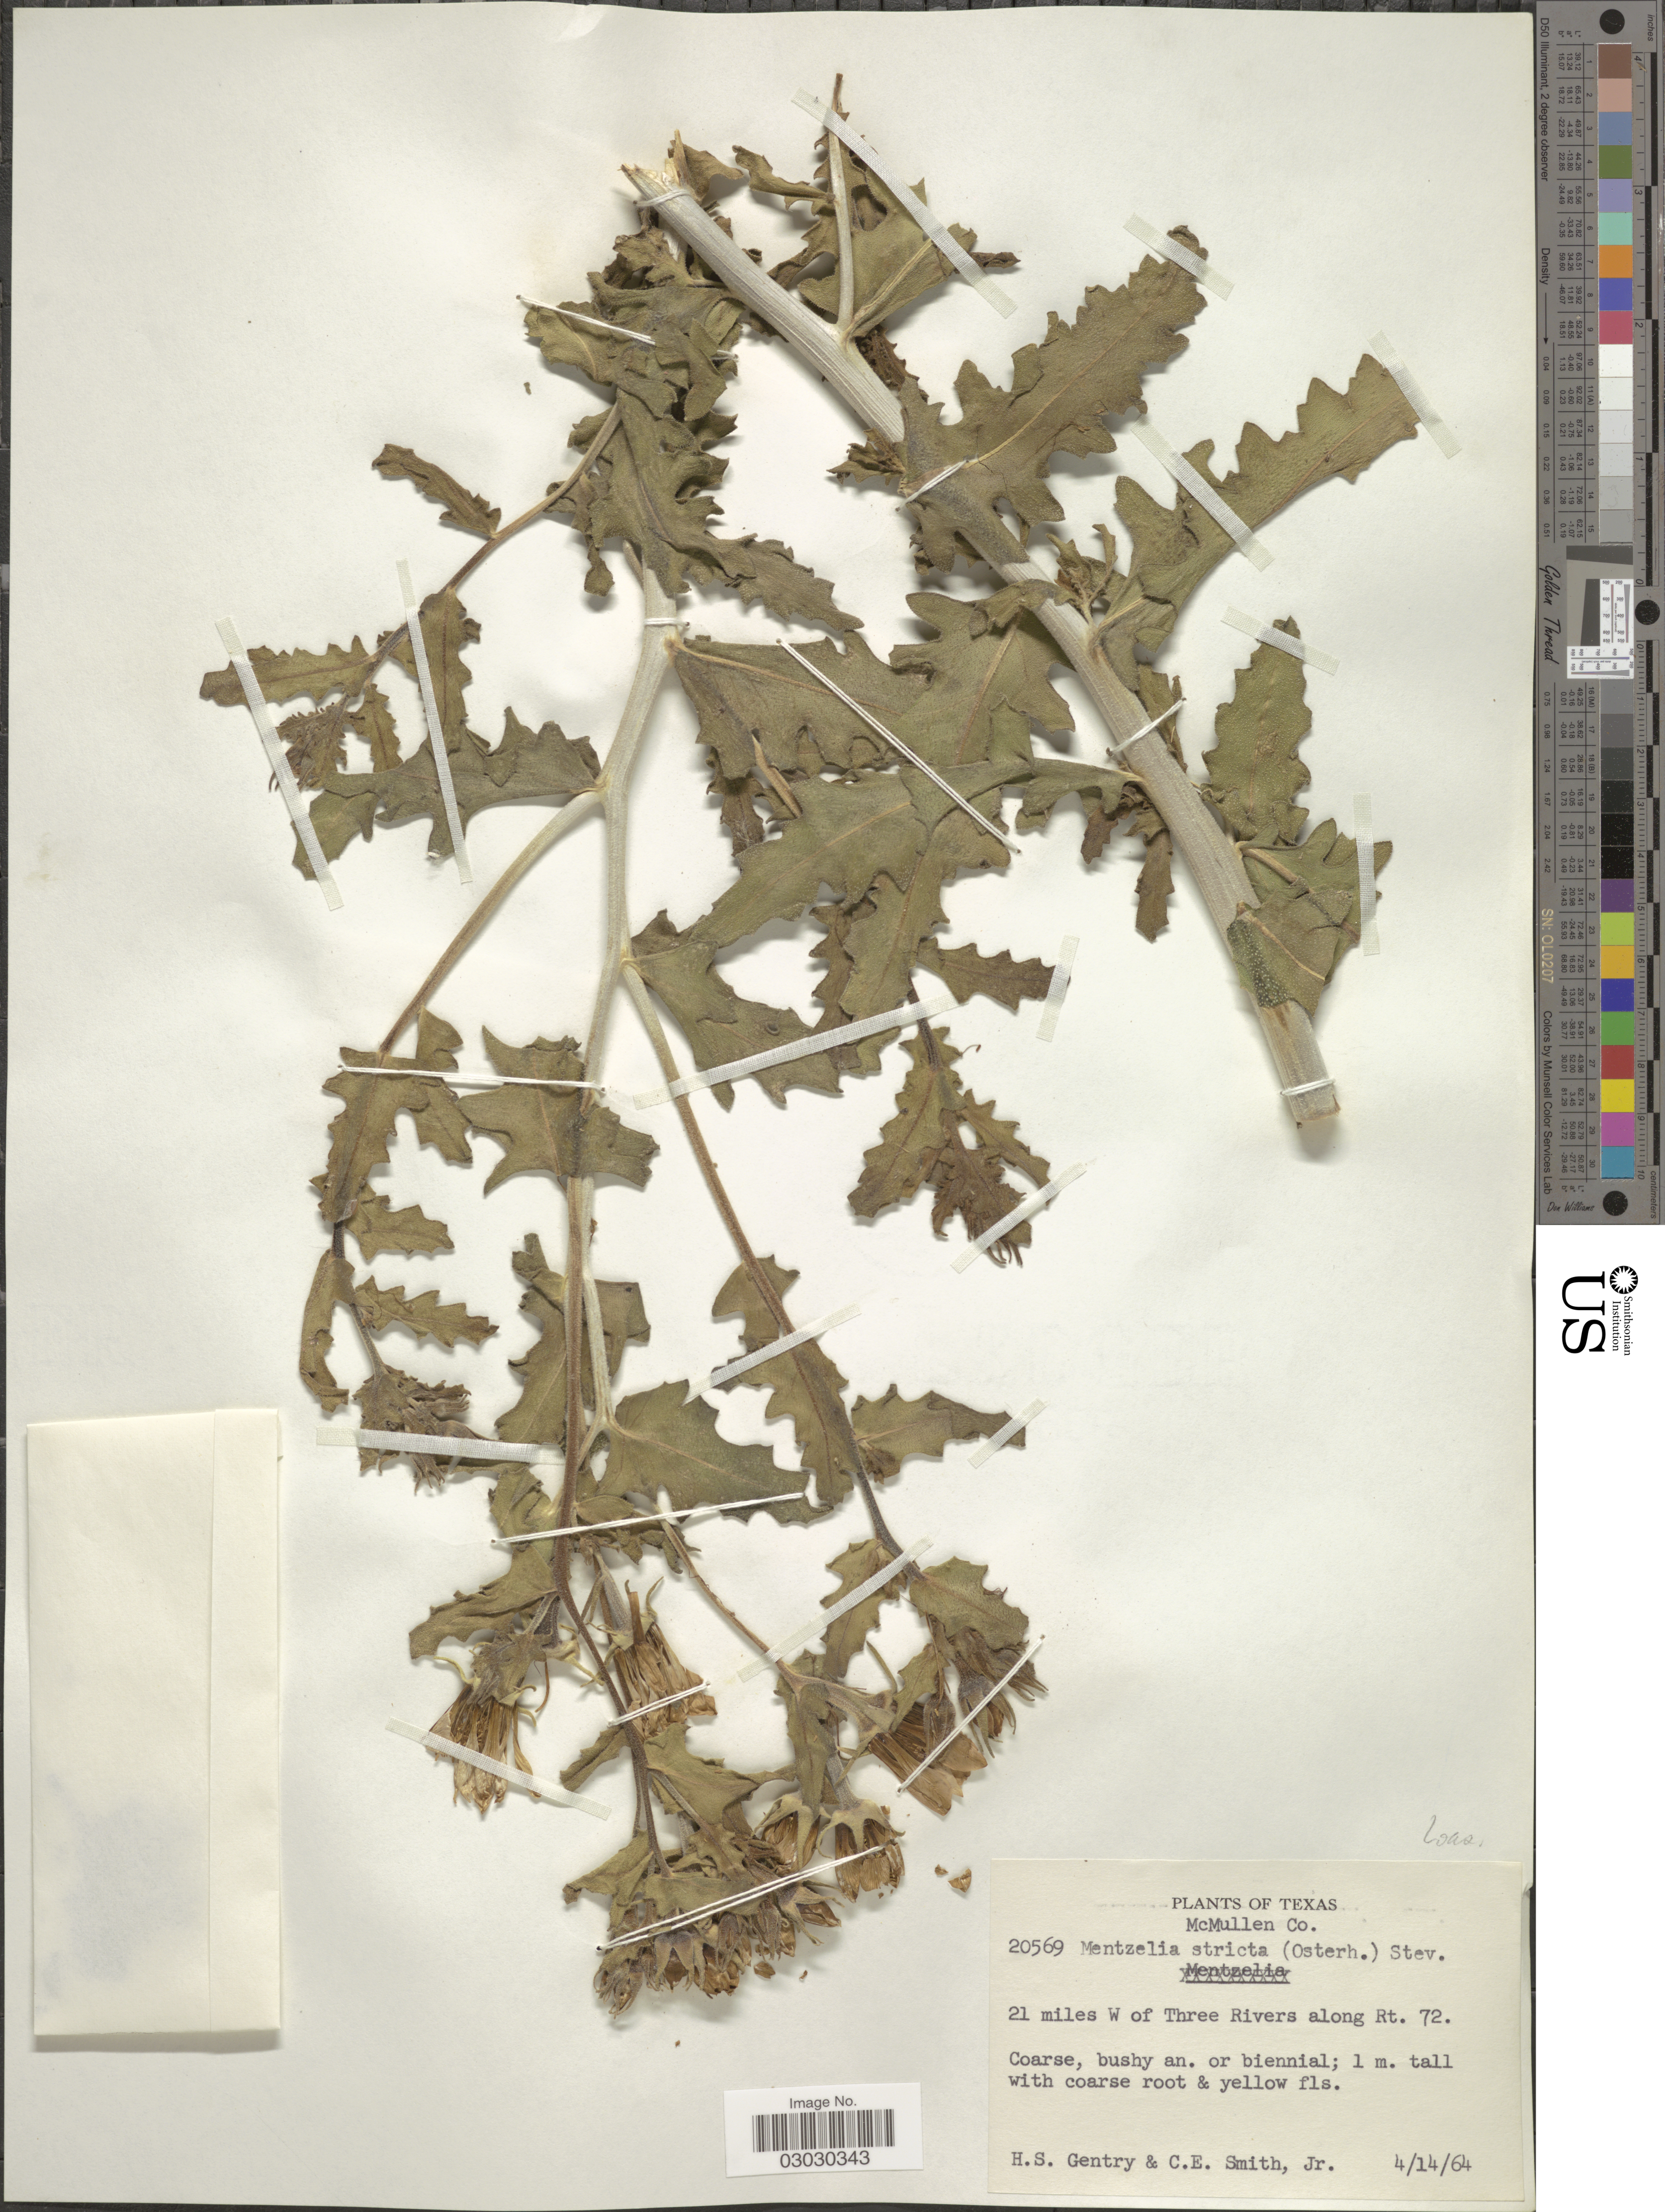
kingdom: Plantae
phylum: Tracheophyta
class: Magnoliopsida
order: Cornales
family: Loasaceae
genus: Mentzelia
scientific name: Mentzelia stricta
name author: (Osterh.) Stevens ex Jeffs & Little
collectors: H. S. Gentry & C. E. Smith Jr.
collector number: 20569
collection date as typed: Transcribed d/m/y: 14/4/64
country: United States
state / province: Texas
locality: McMullen Co., 21 miles W of Three Rivers along Rt. 72.